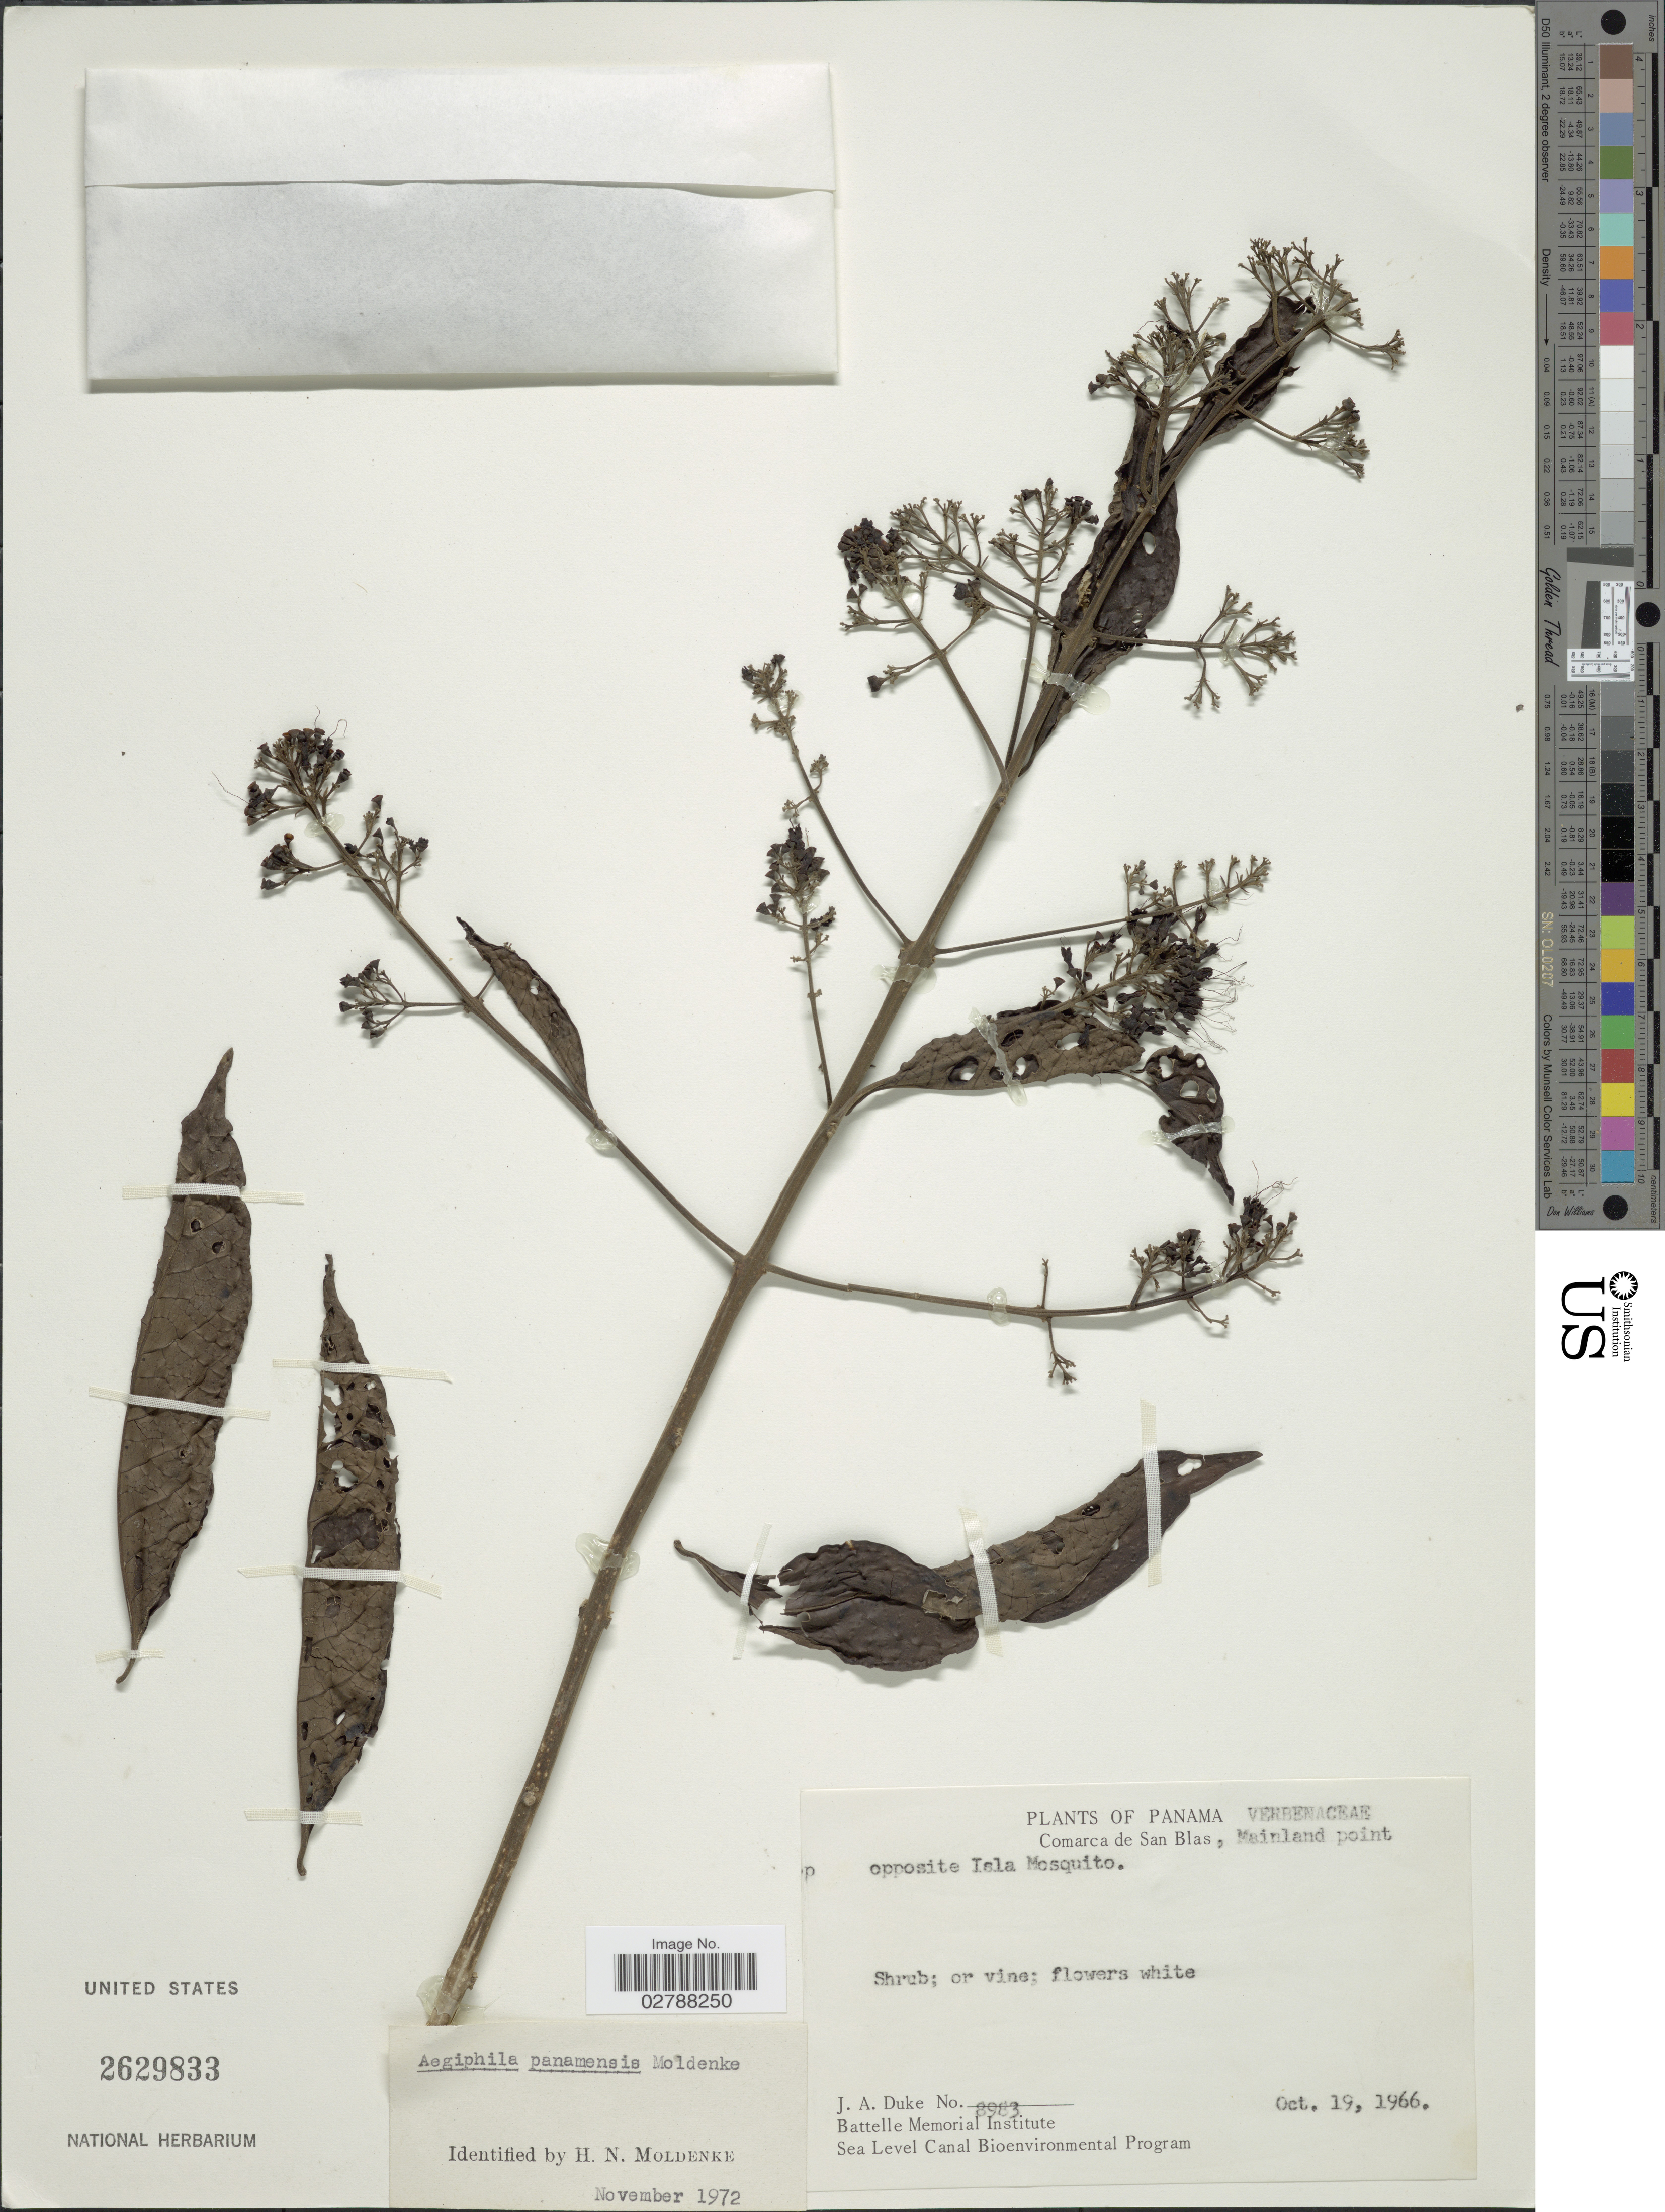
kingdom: Plantae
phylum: Tracheophyta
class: Magnoliopsida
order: Lamiales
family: Lamiaceae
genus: Aegiphila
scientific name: Aegiphila panamensis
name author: Moldenke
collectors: J. A. Duke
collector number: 8983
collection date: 1966-10-19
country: Panama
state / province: Kuna Yala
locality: Comarca de San Blas, Mainland point, opposite of Isla Mosquito.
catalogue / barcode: US 2629833